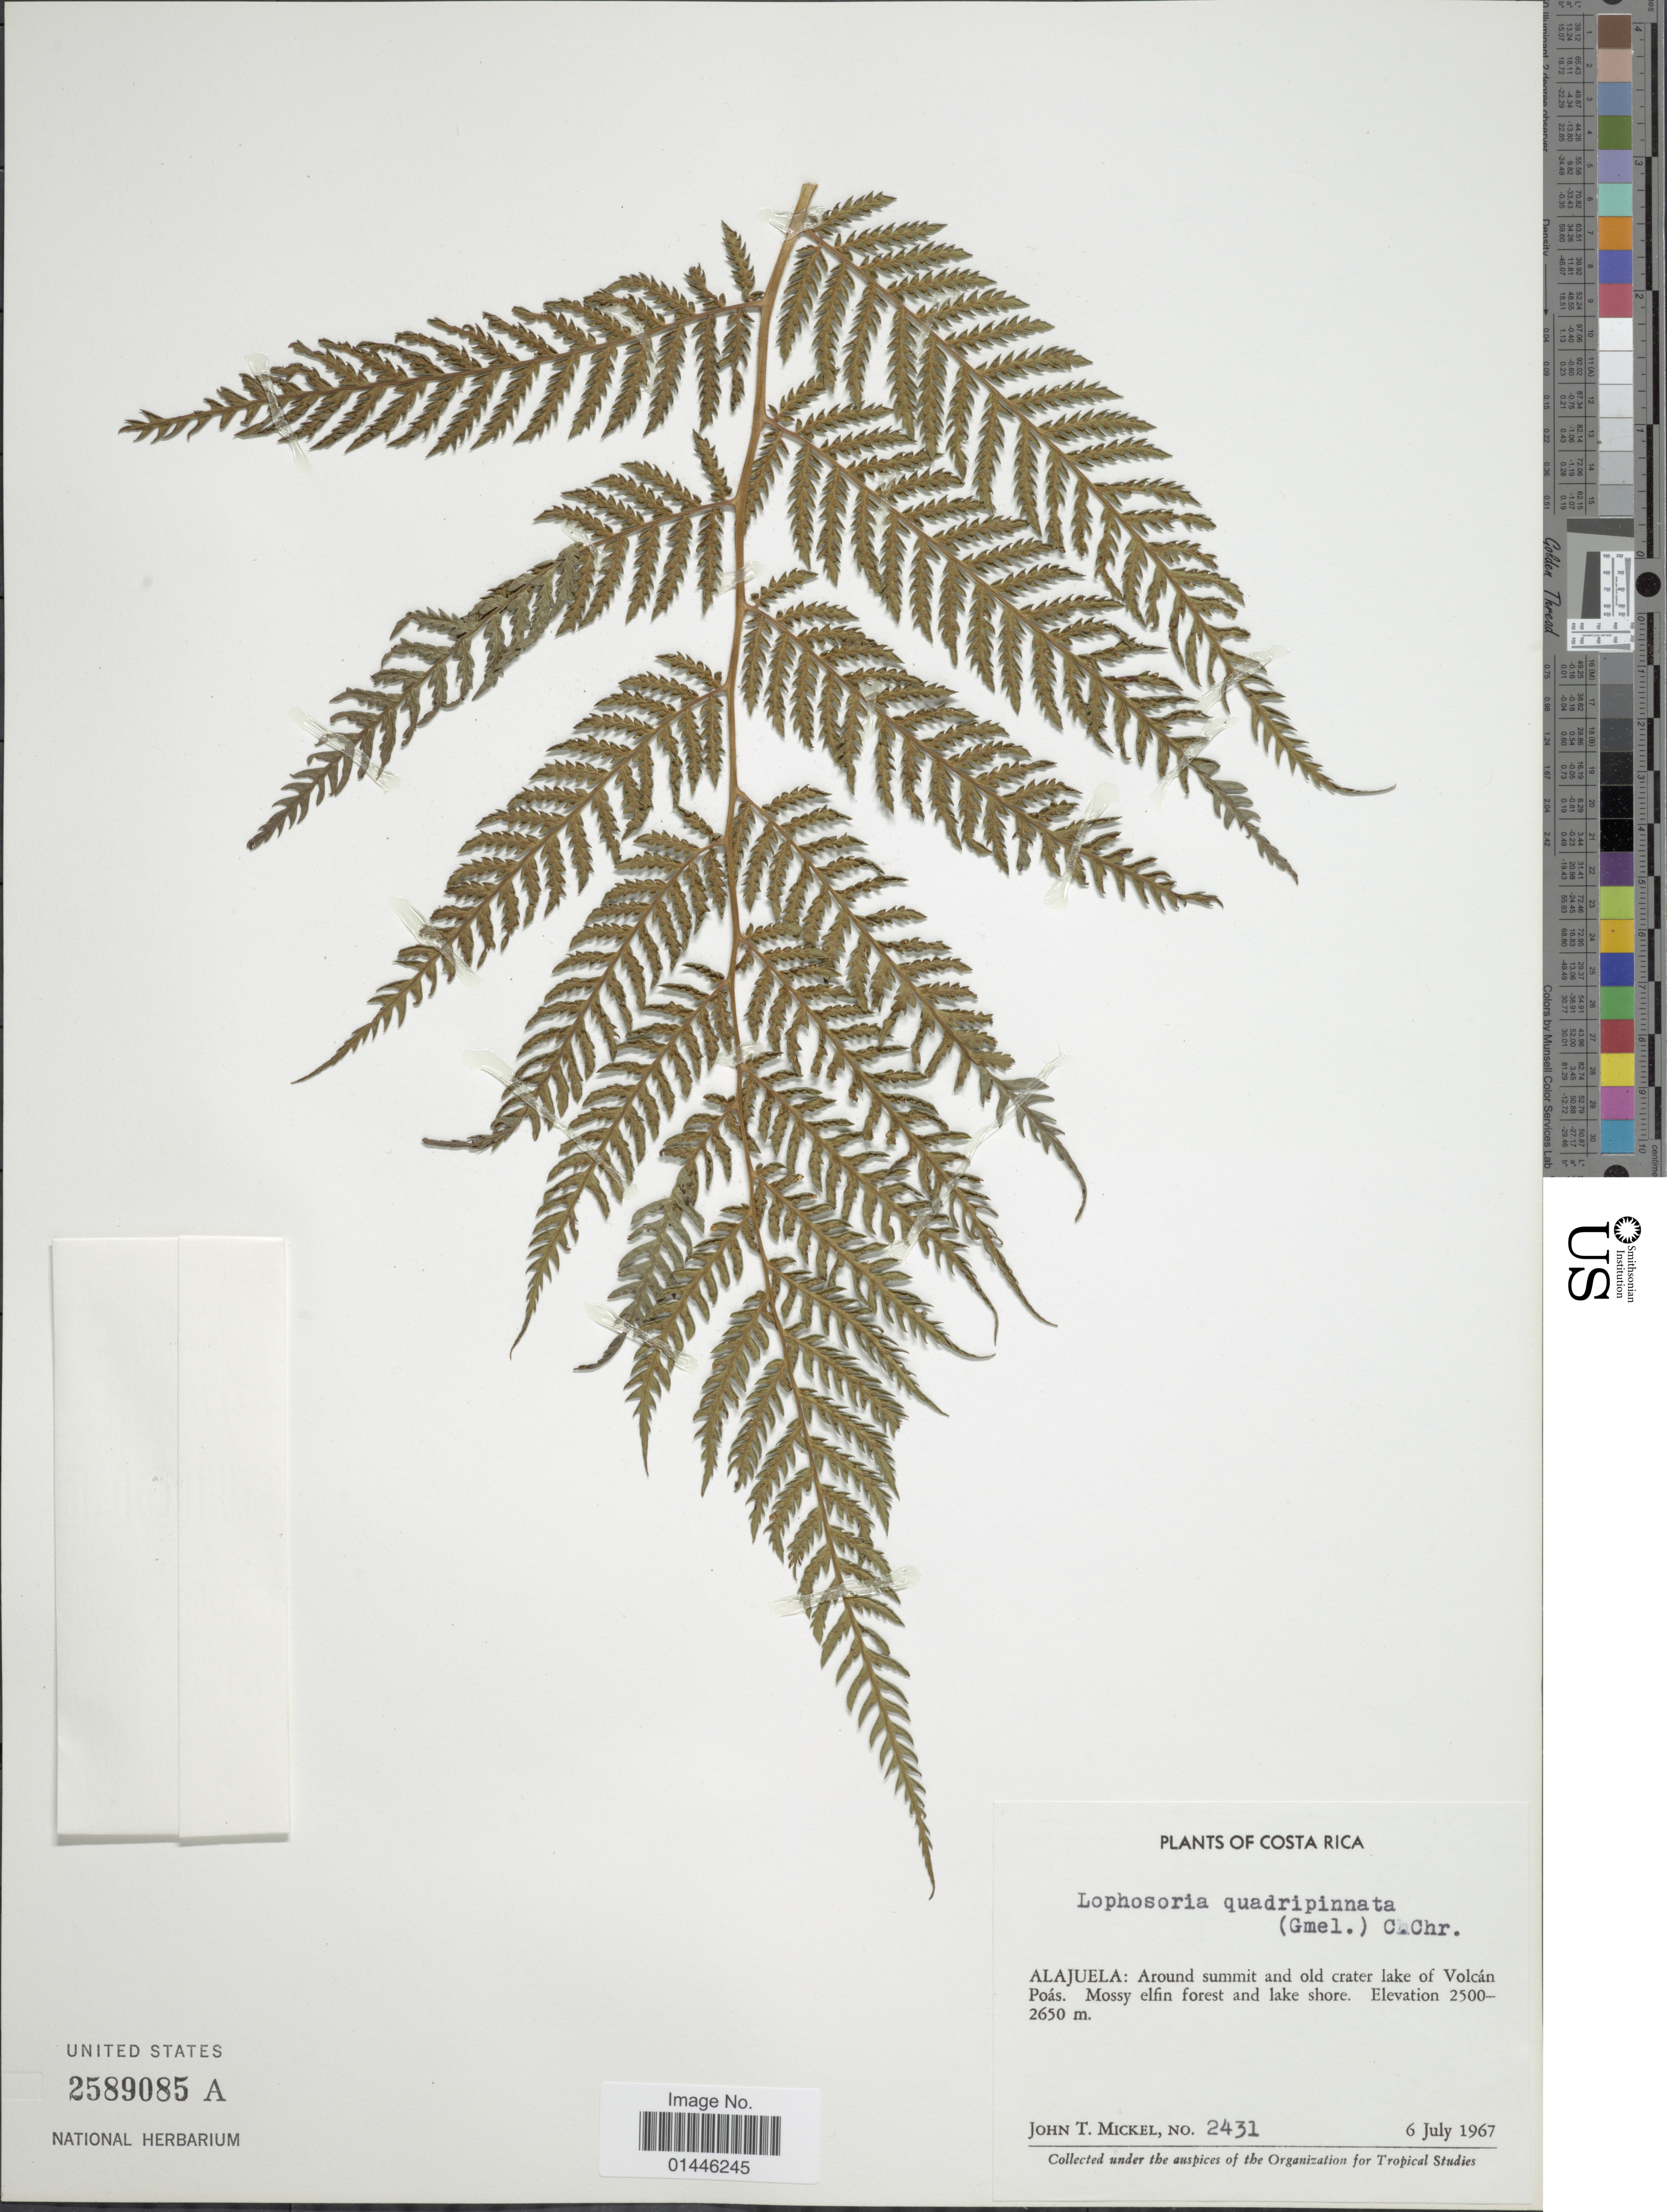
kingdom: Plantae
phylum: Tracheophyta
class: Polypodiopsida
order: Cyatheales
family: Dicksoniaceae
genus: Lophosoria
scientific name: Lophosoria quadripinnata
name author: (J.F. Gmel.) C. Chr.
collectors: J. T. Mickel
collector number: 2431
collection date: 1967-07-06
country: Costa Rica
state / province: Alajuela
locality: Around summit and old crater lake of Volcán Poás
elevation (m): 2500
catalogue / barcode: US 2589085A